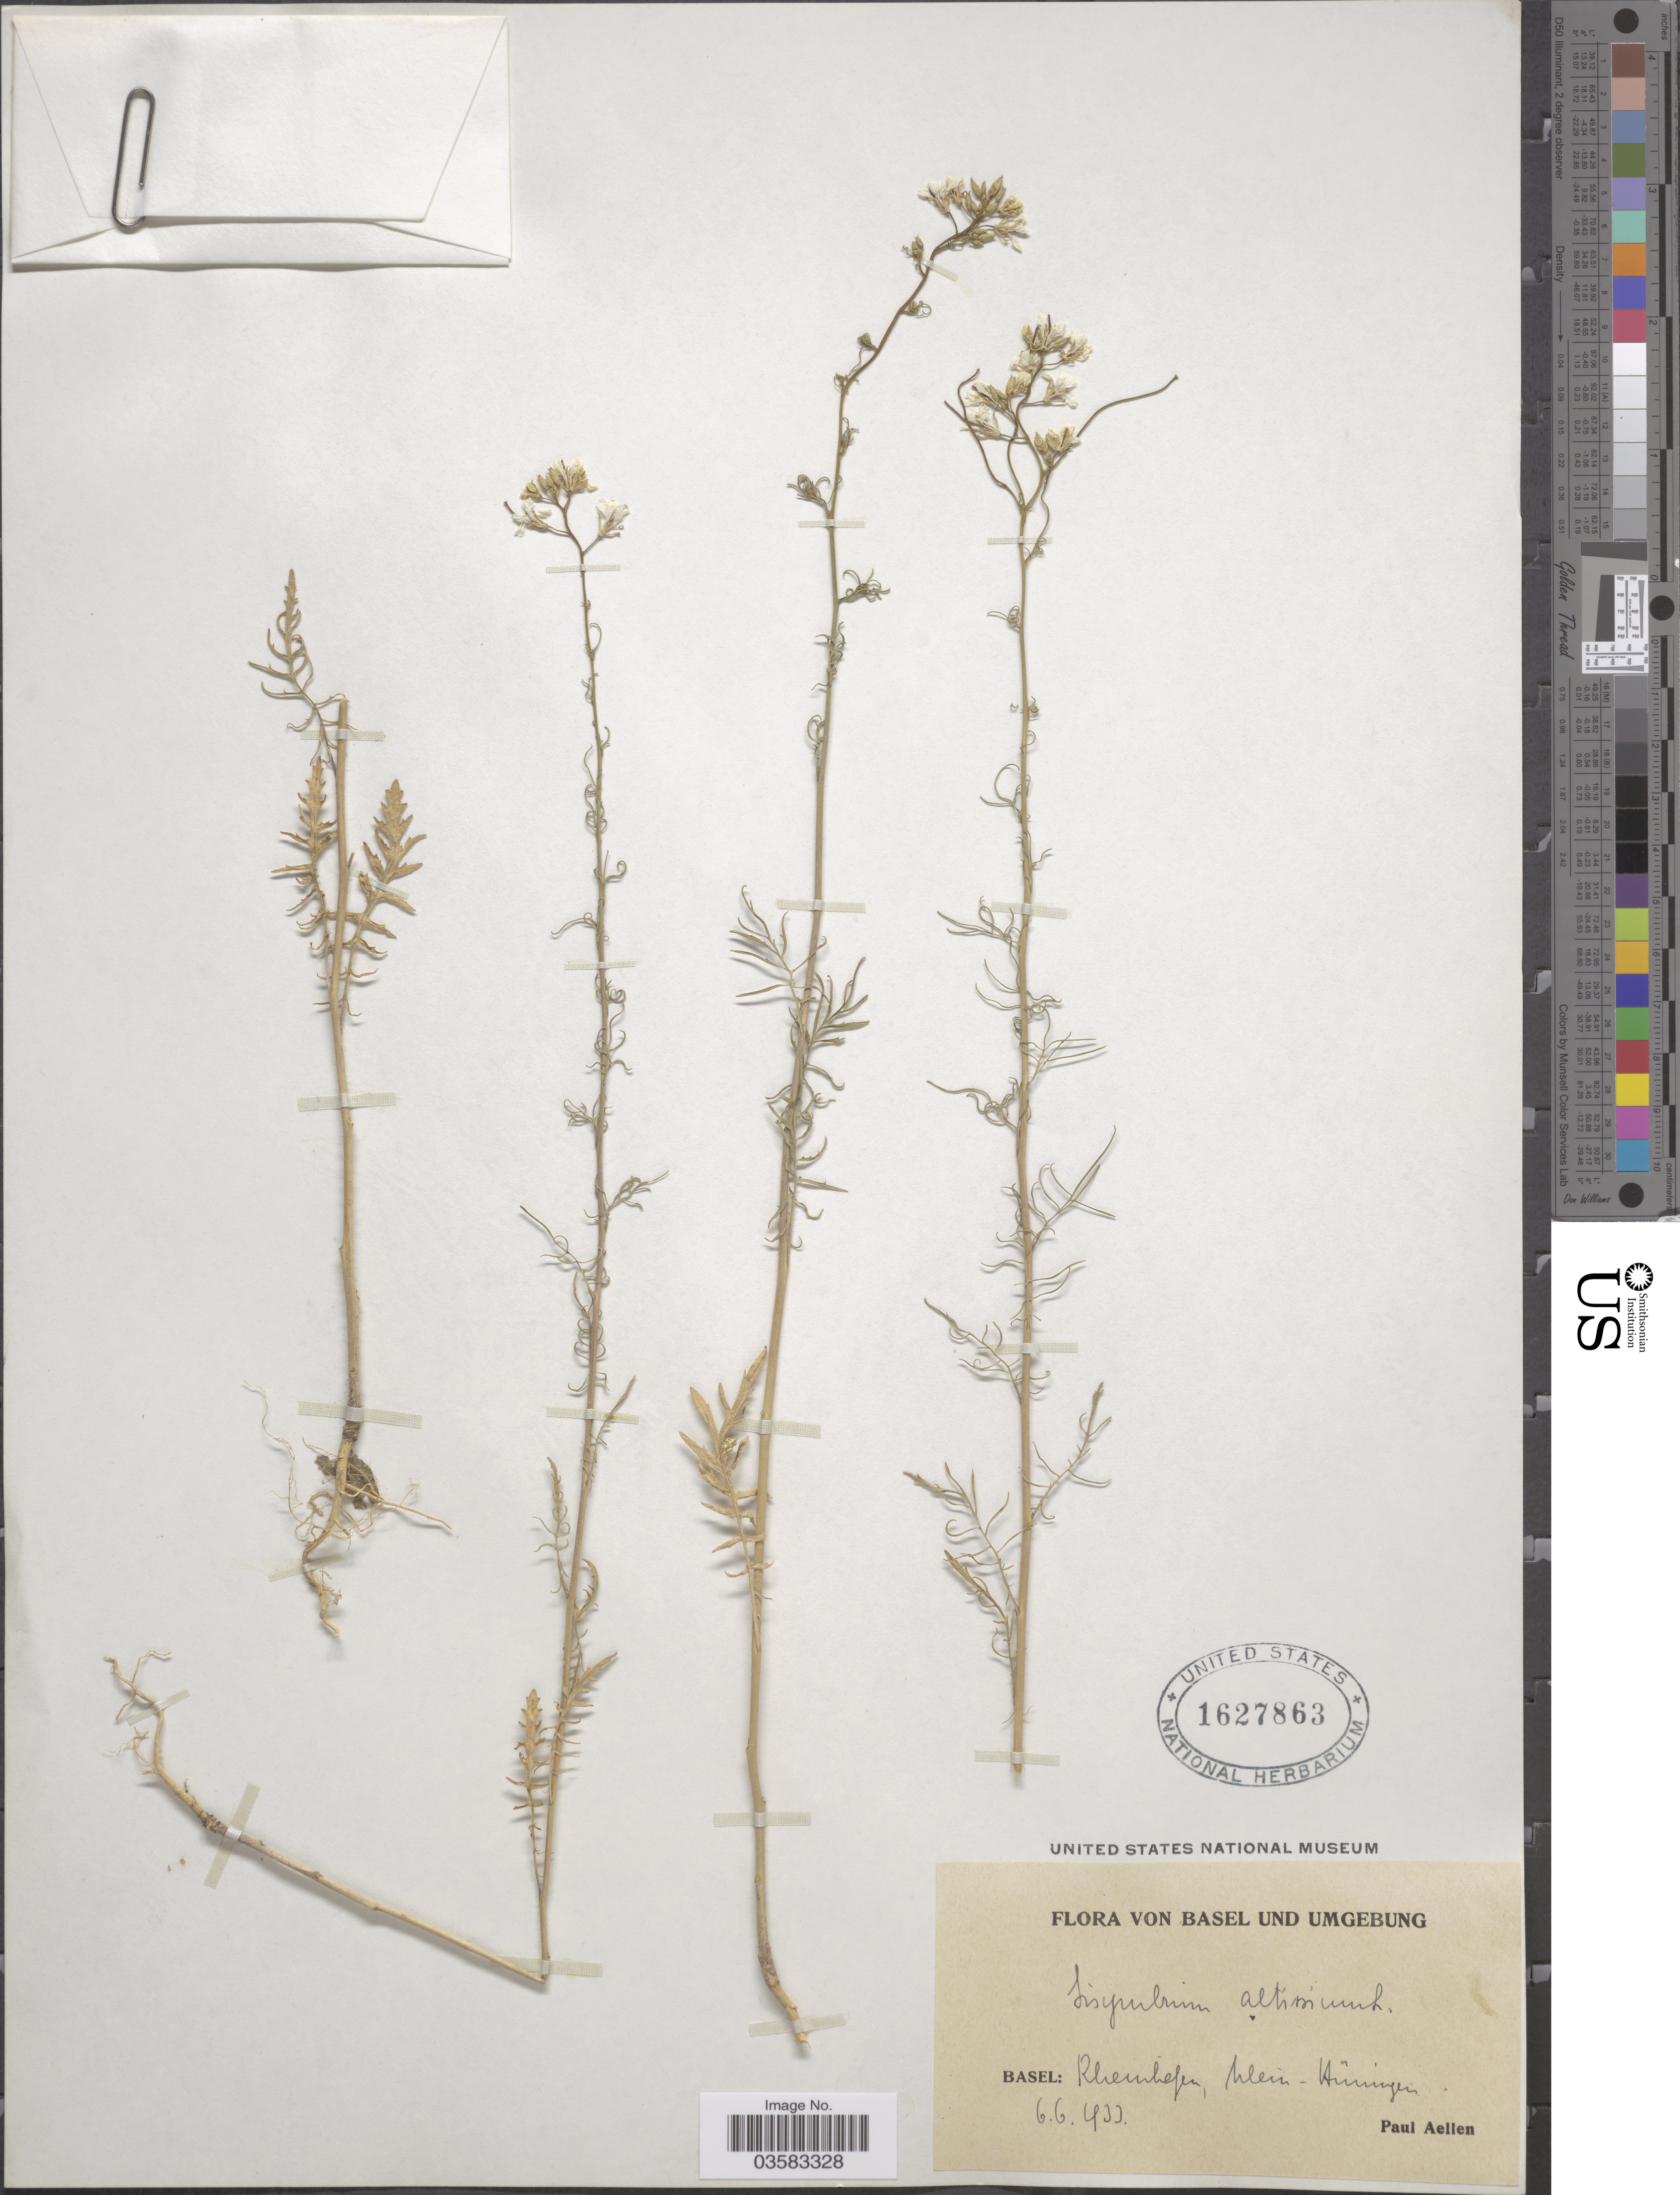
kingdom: Plantae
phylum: Tracheophyta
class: Magnoliopsida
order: Brassicales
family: Brassicaceae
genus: Sisymbrium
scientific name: Sisymbrium altissimum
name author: L.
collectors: P. Aellen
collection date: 1933-06-06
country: Switzerland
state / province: Basel-Stadt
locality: Von Basel und Umgebung. Basel: Rheinhafen Kleinhüningen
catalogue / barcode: US 1627863